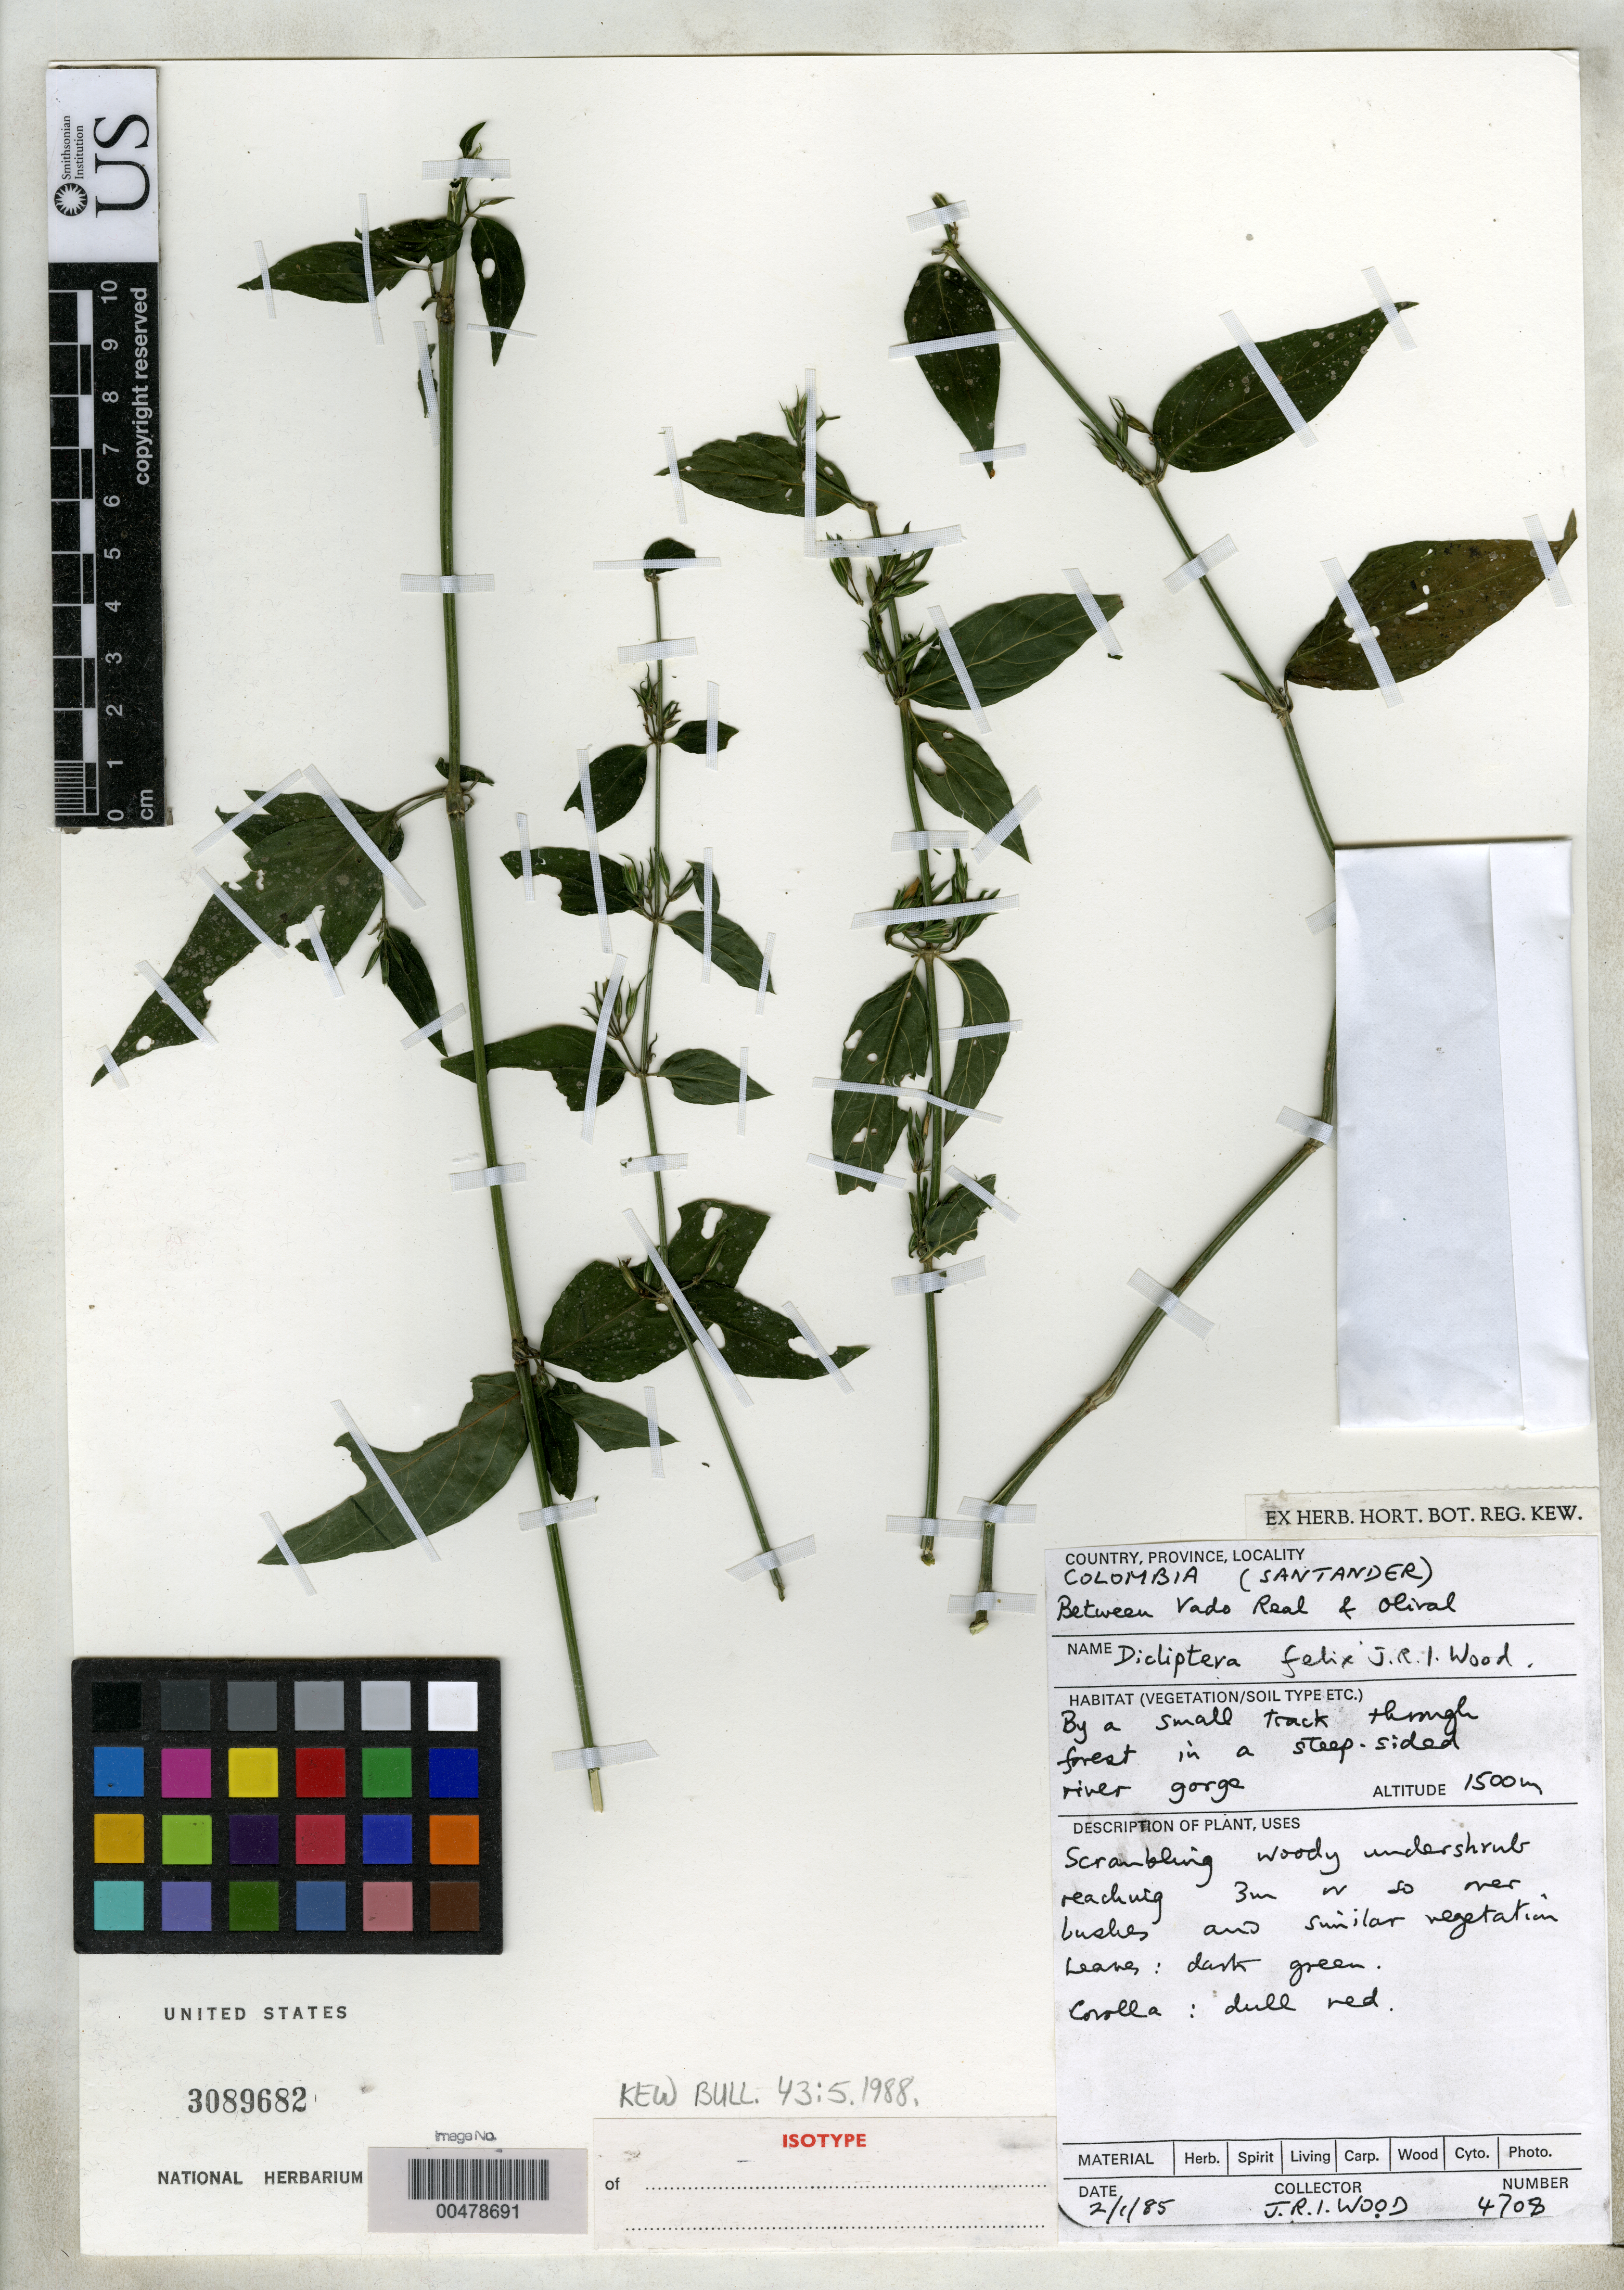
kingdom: Plantae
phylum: Tracheophyta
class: Magnoliopsida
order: Lamiales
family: Acanthaceae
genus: Dicliptera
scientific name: Dicliptera felix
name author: J.R.I. Wood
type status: Isotype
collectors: J. R. I. Wood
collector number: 4708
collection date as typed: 02 Jan 1983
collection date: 1983-01-02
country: Colombia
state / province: Santander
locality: Between Vado Real & Olival.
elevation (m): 1500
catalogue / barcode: US 3089682